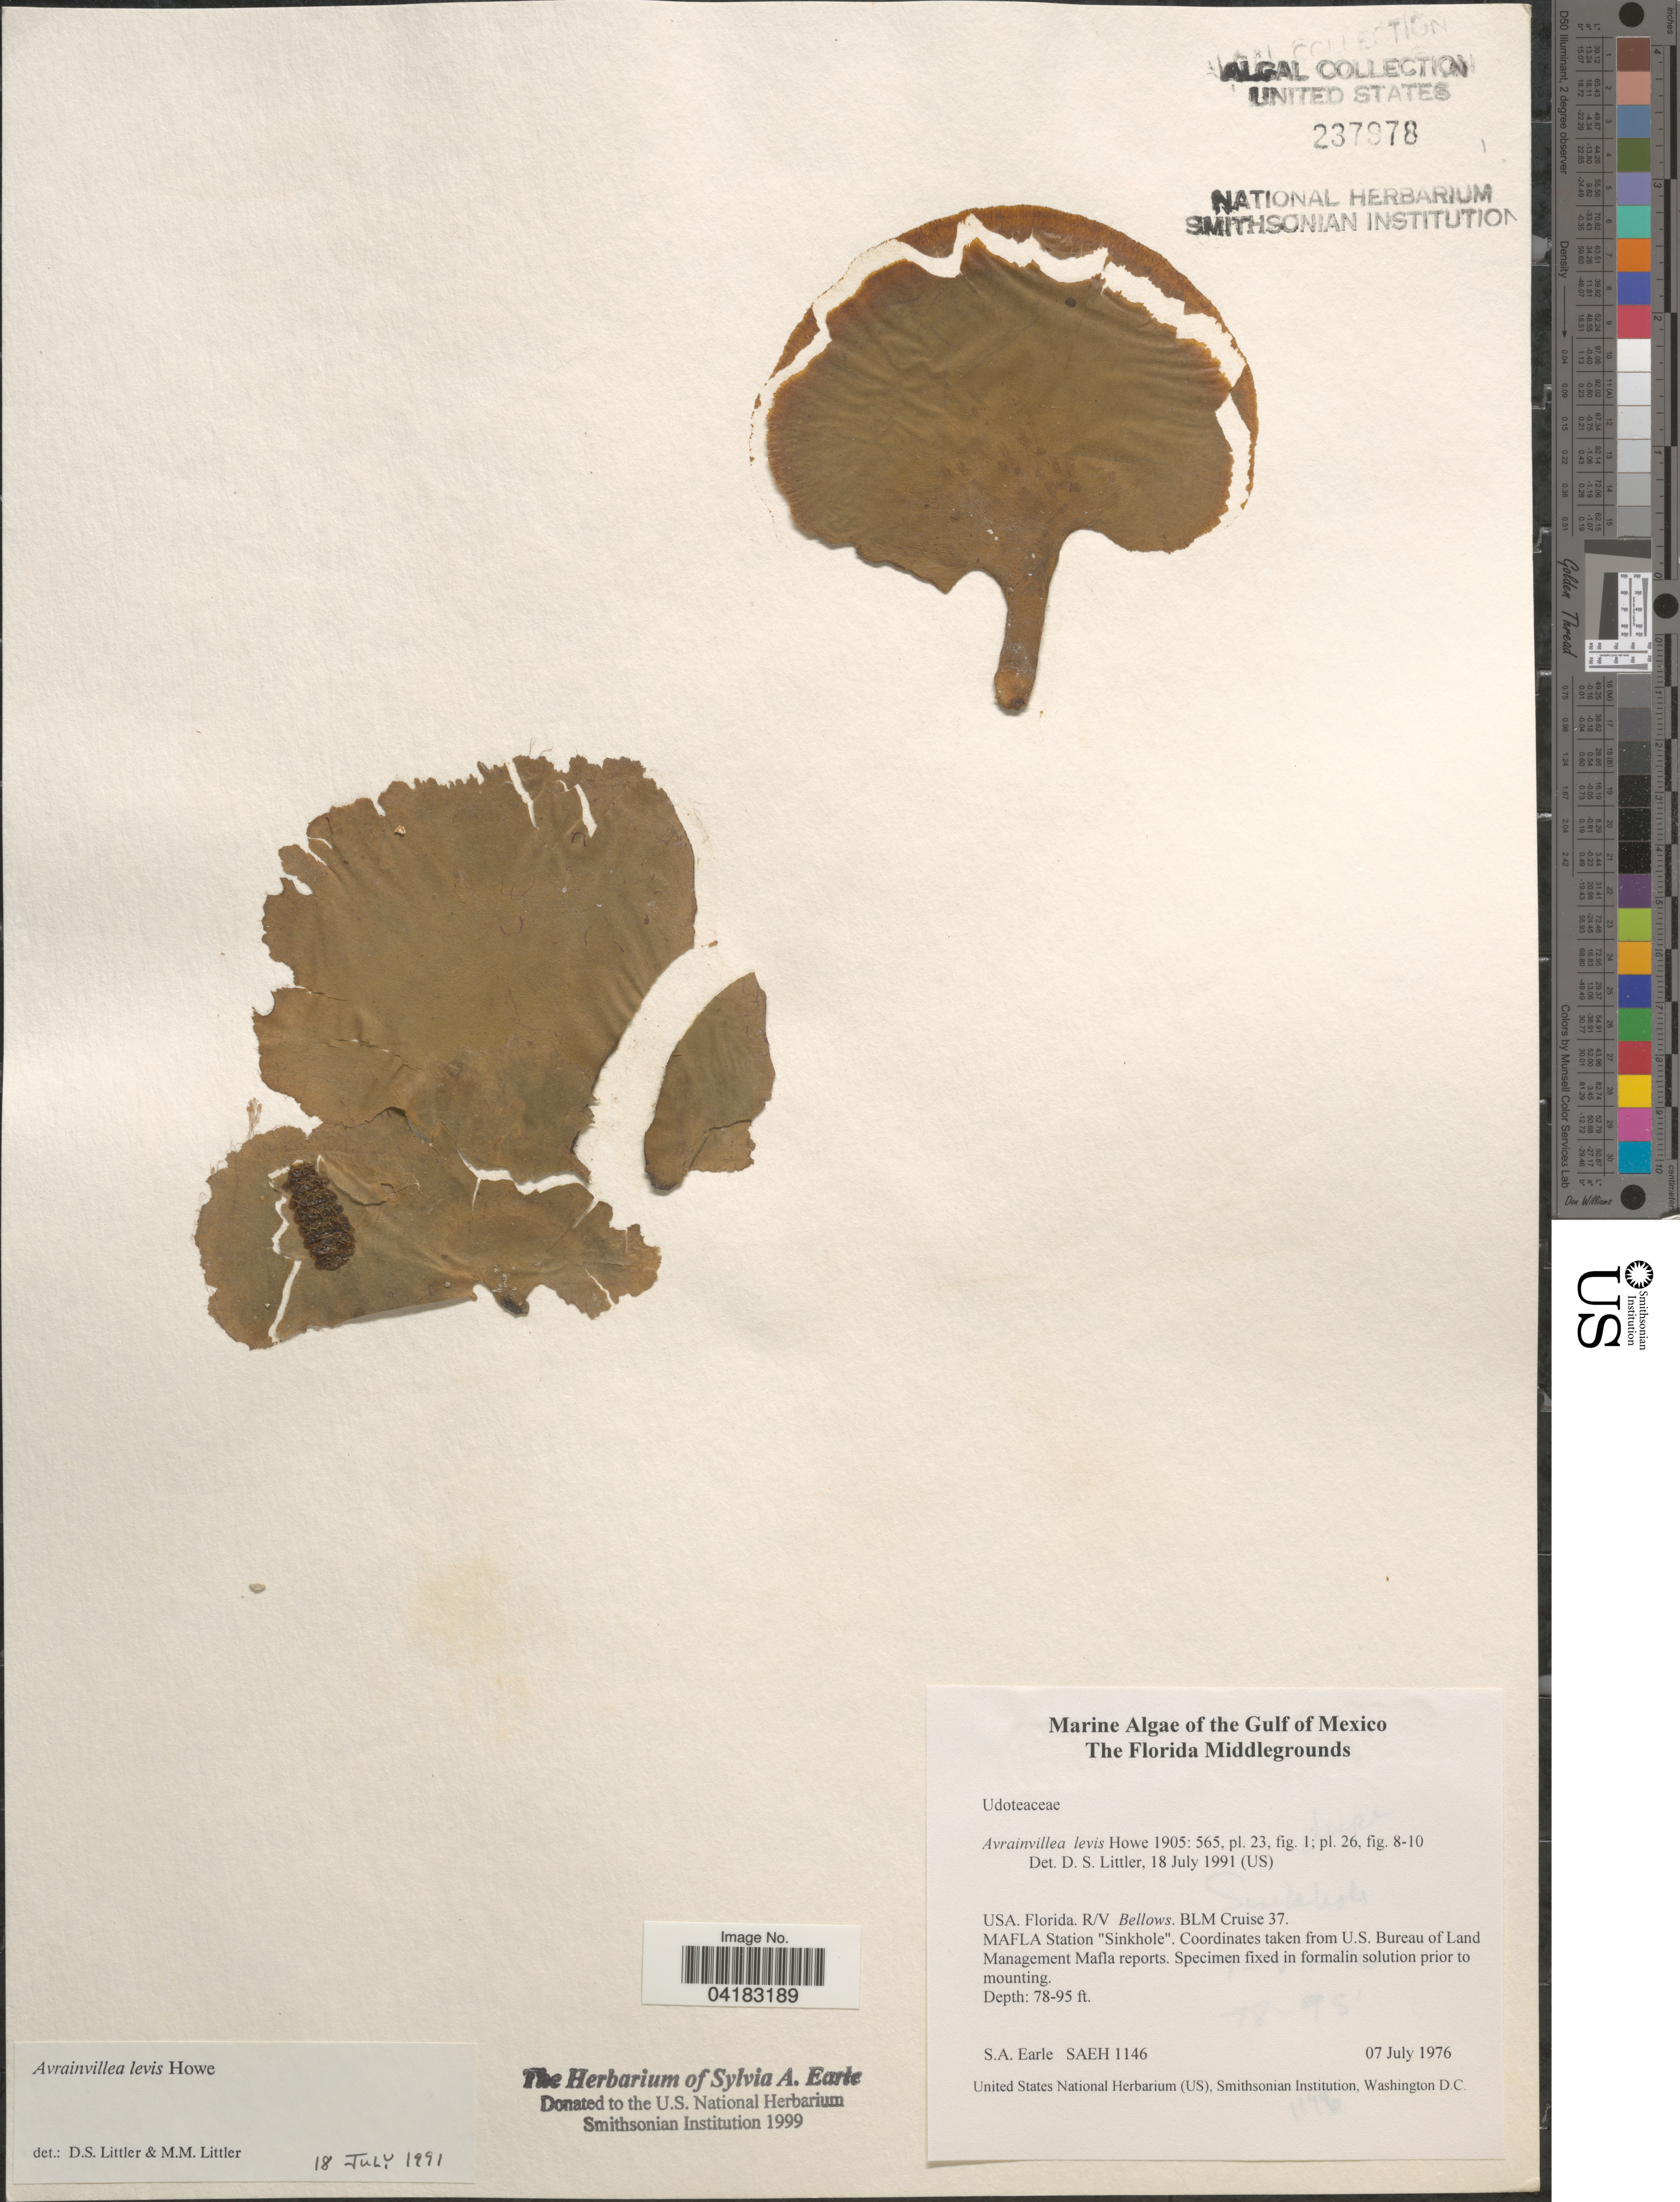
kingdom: Plantae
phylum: Chlorophyta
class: Ulvophyceae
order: Bryopsidales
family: Dichotomosiphonaceae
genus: Avrainvillea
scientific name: Avrainvillea levis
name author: M. Howe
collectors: S. A. Earle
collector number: SAEH1146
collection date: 1976-07-07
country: United States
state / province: Florida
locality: Gulf of Mexico. The Florida Middlegrounds. R/V Bellows. BLM Cruise 37. MAFLA Station "Sinkhole".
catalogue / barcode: US 237978